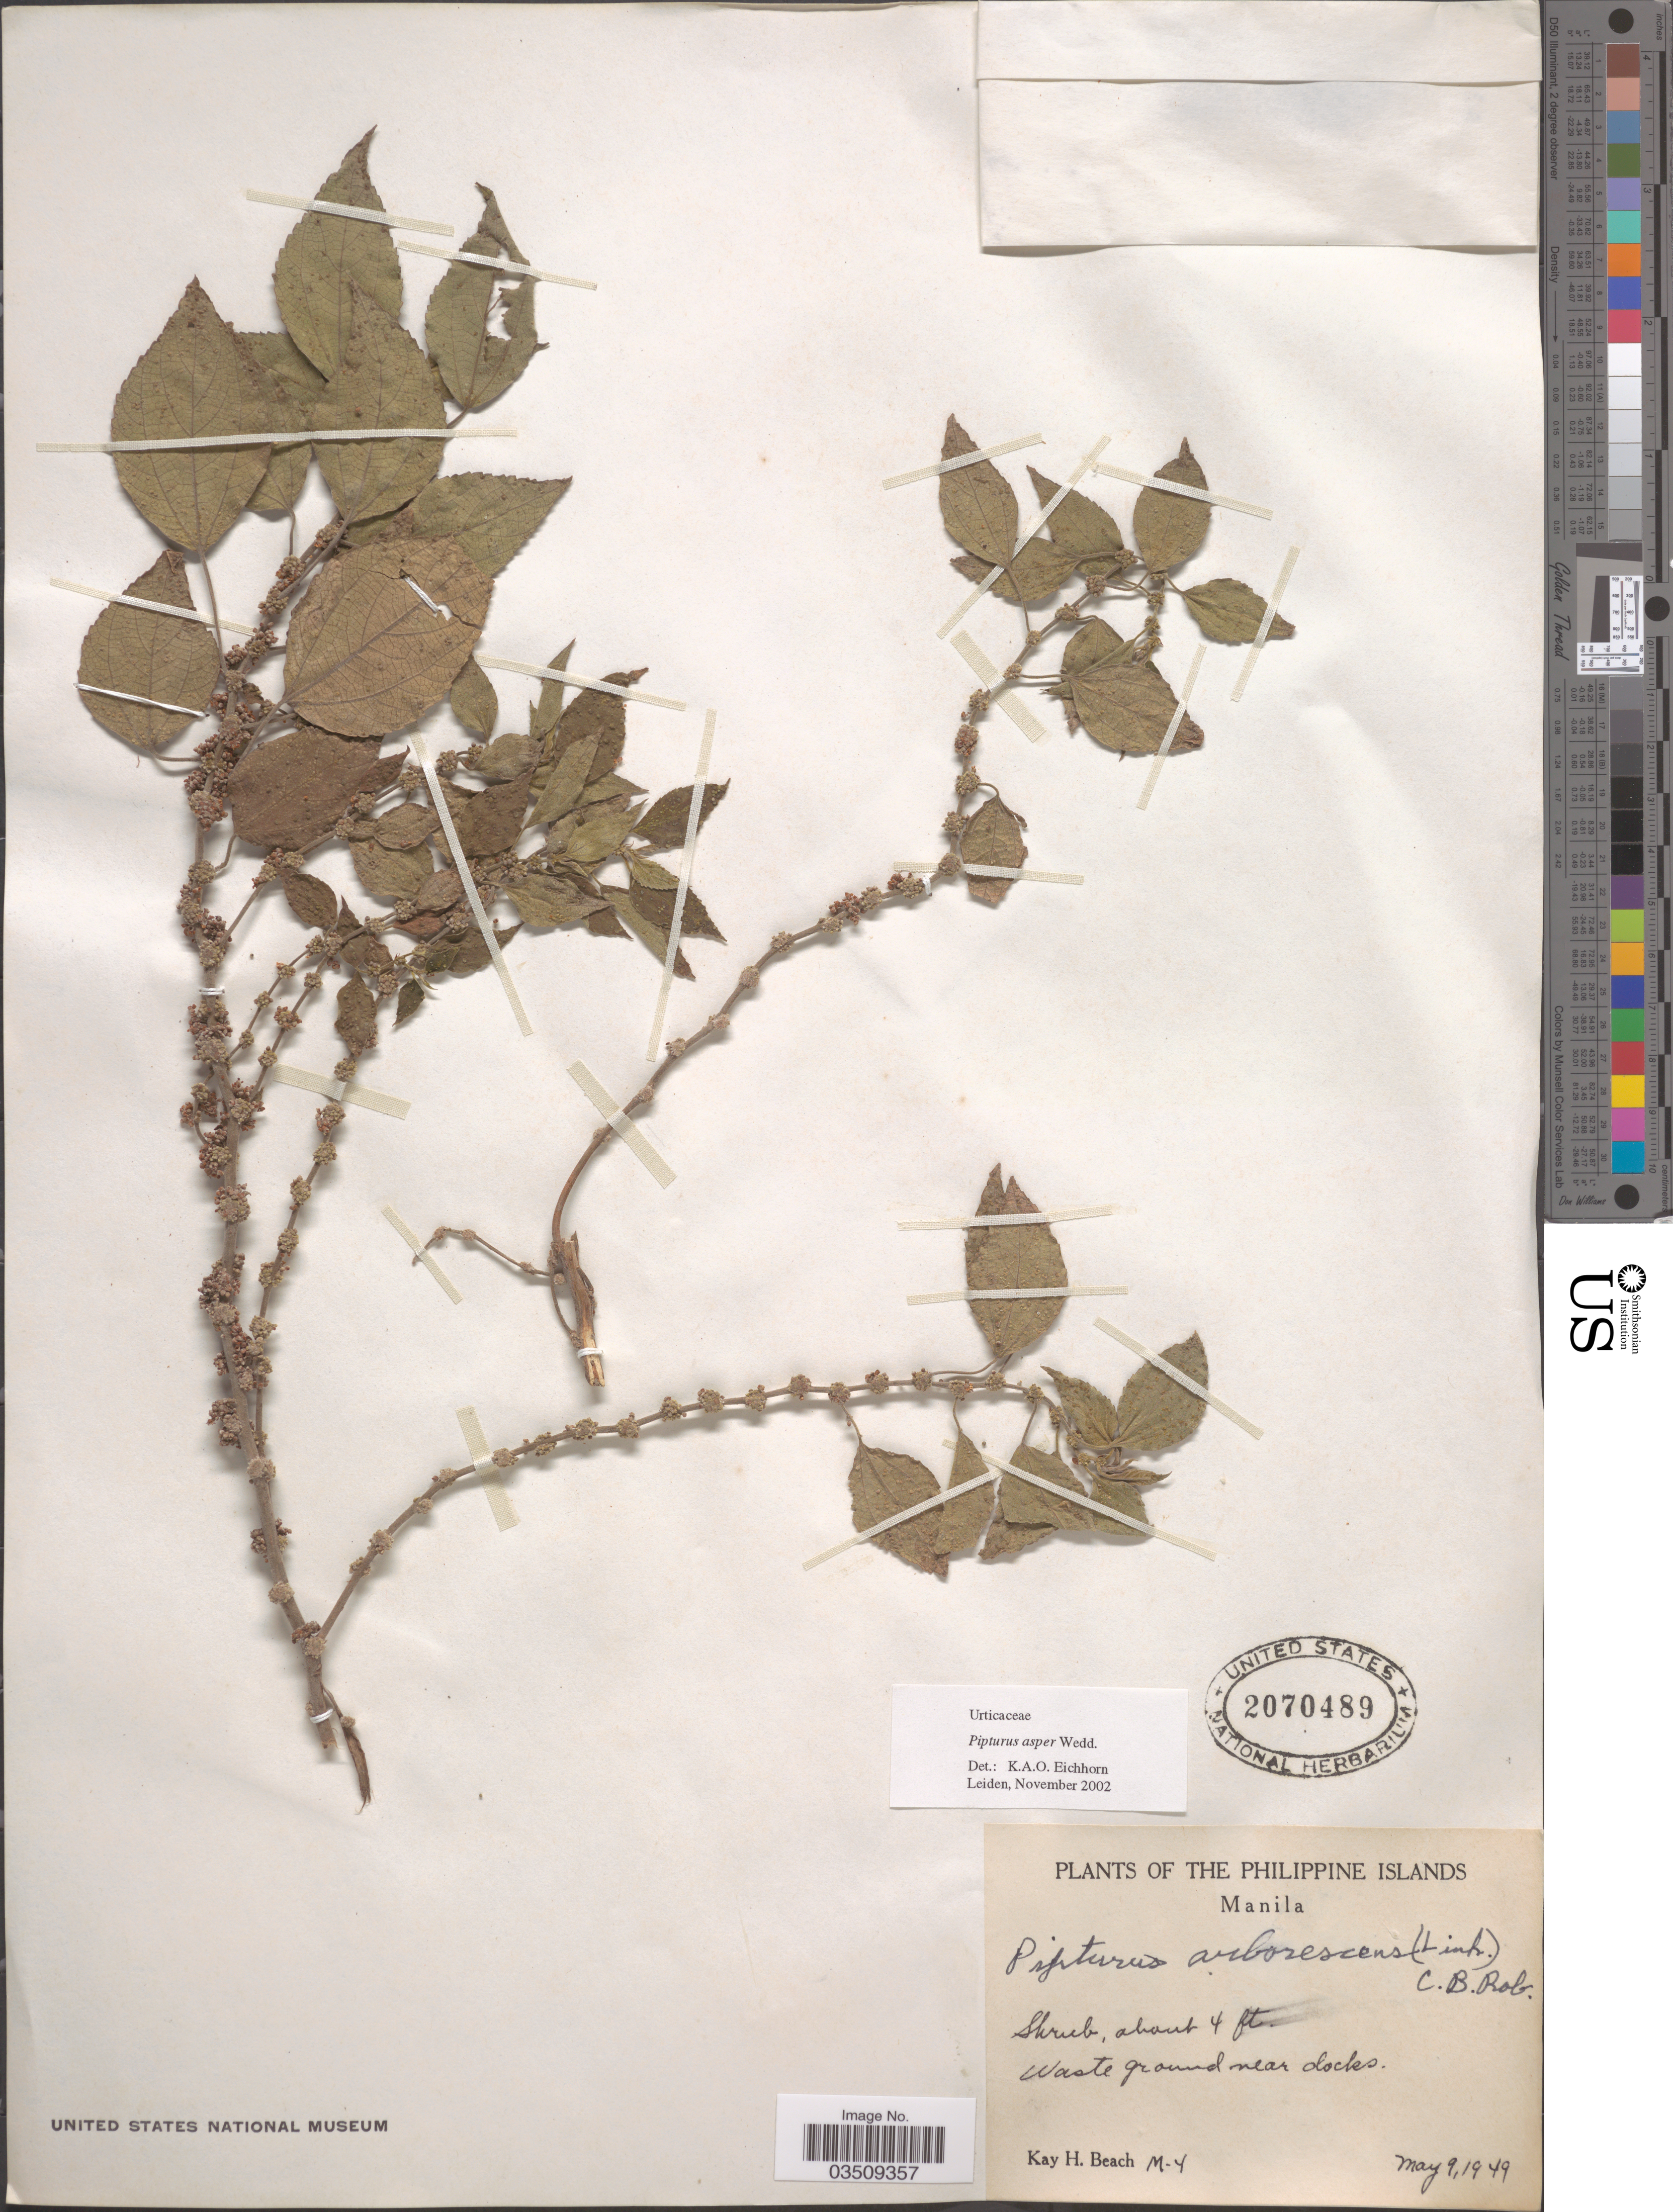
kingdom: Plantae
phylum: Tracheophyta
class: Magnoliopsida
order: Rosales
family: Urticaceae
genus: Pipturus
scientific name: Pipturus arborescens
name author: (Link) C.B. Rob.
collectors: K. H. Beach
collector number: M-4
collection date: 1949-05-09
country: Philippines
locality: Manila.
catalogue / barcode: US 2070489